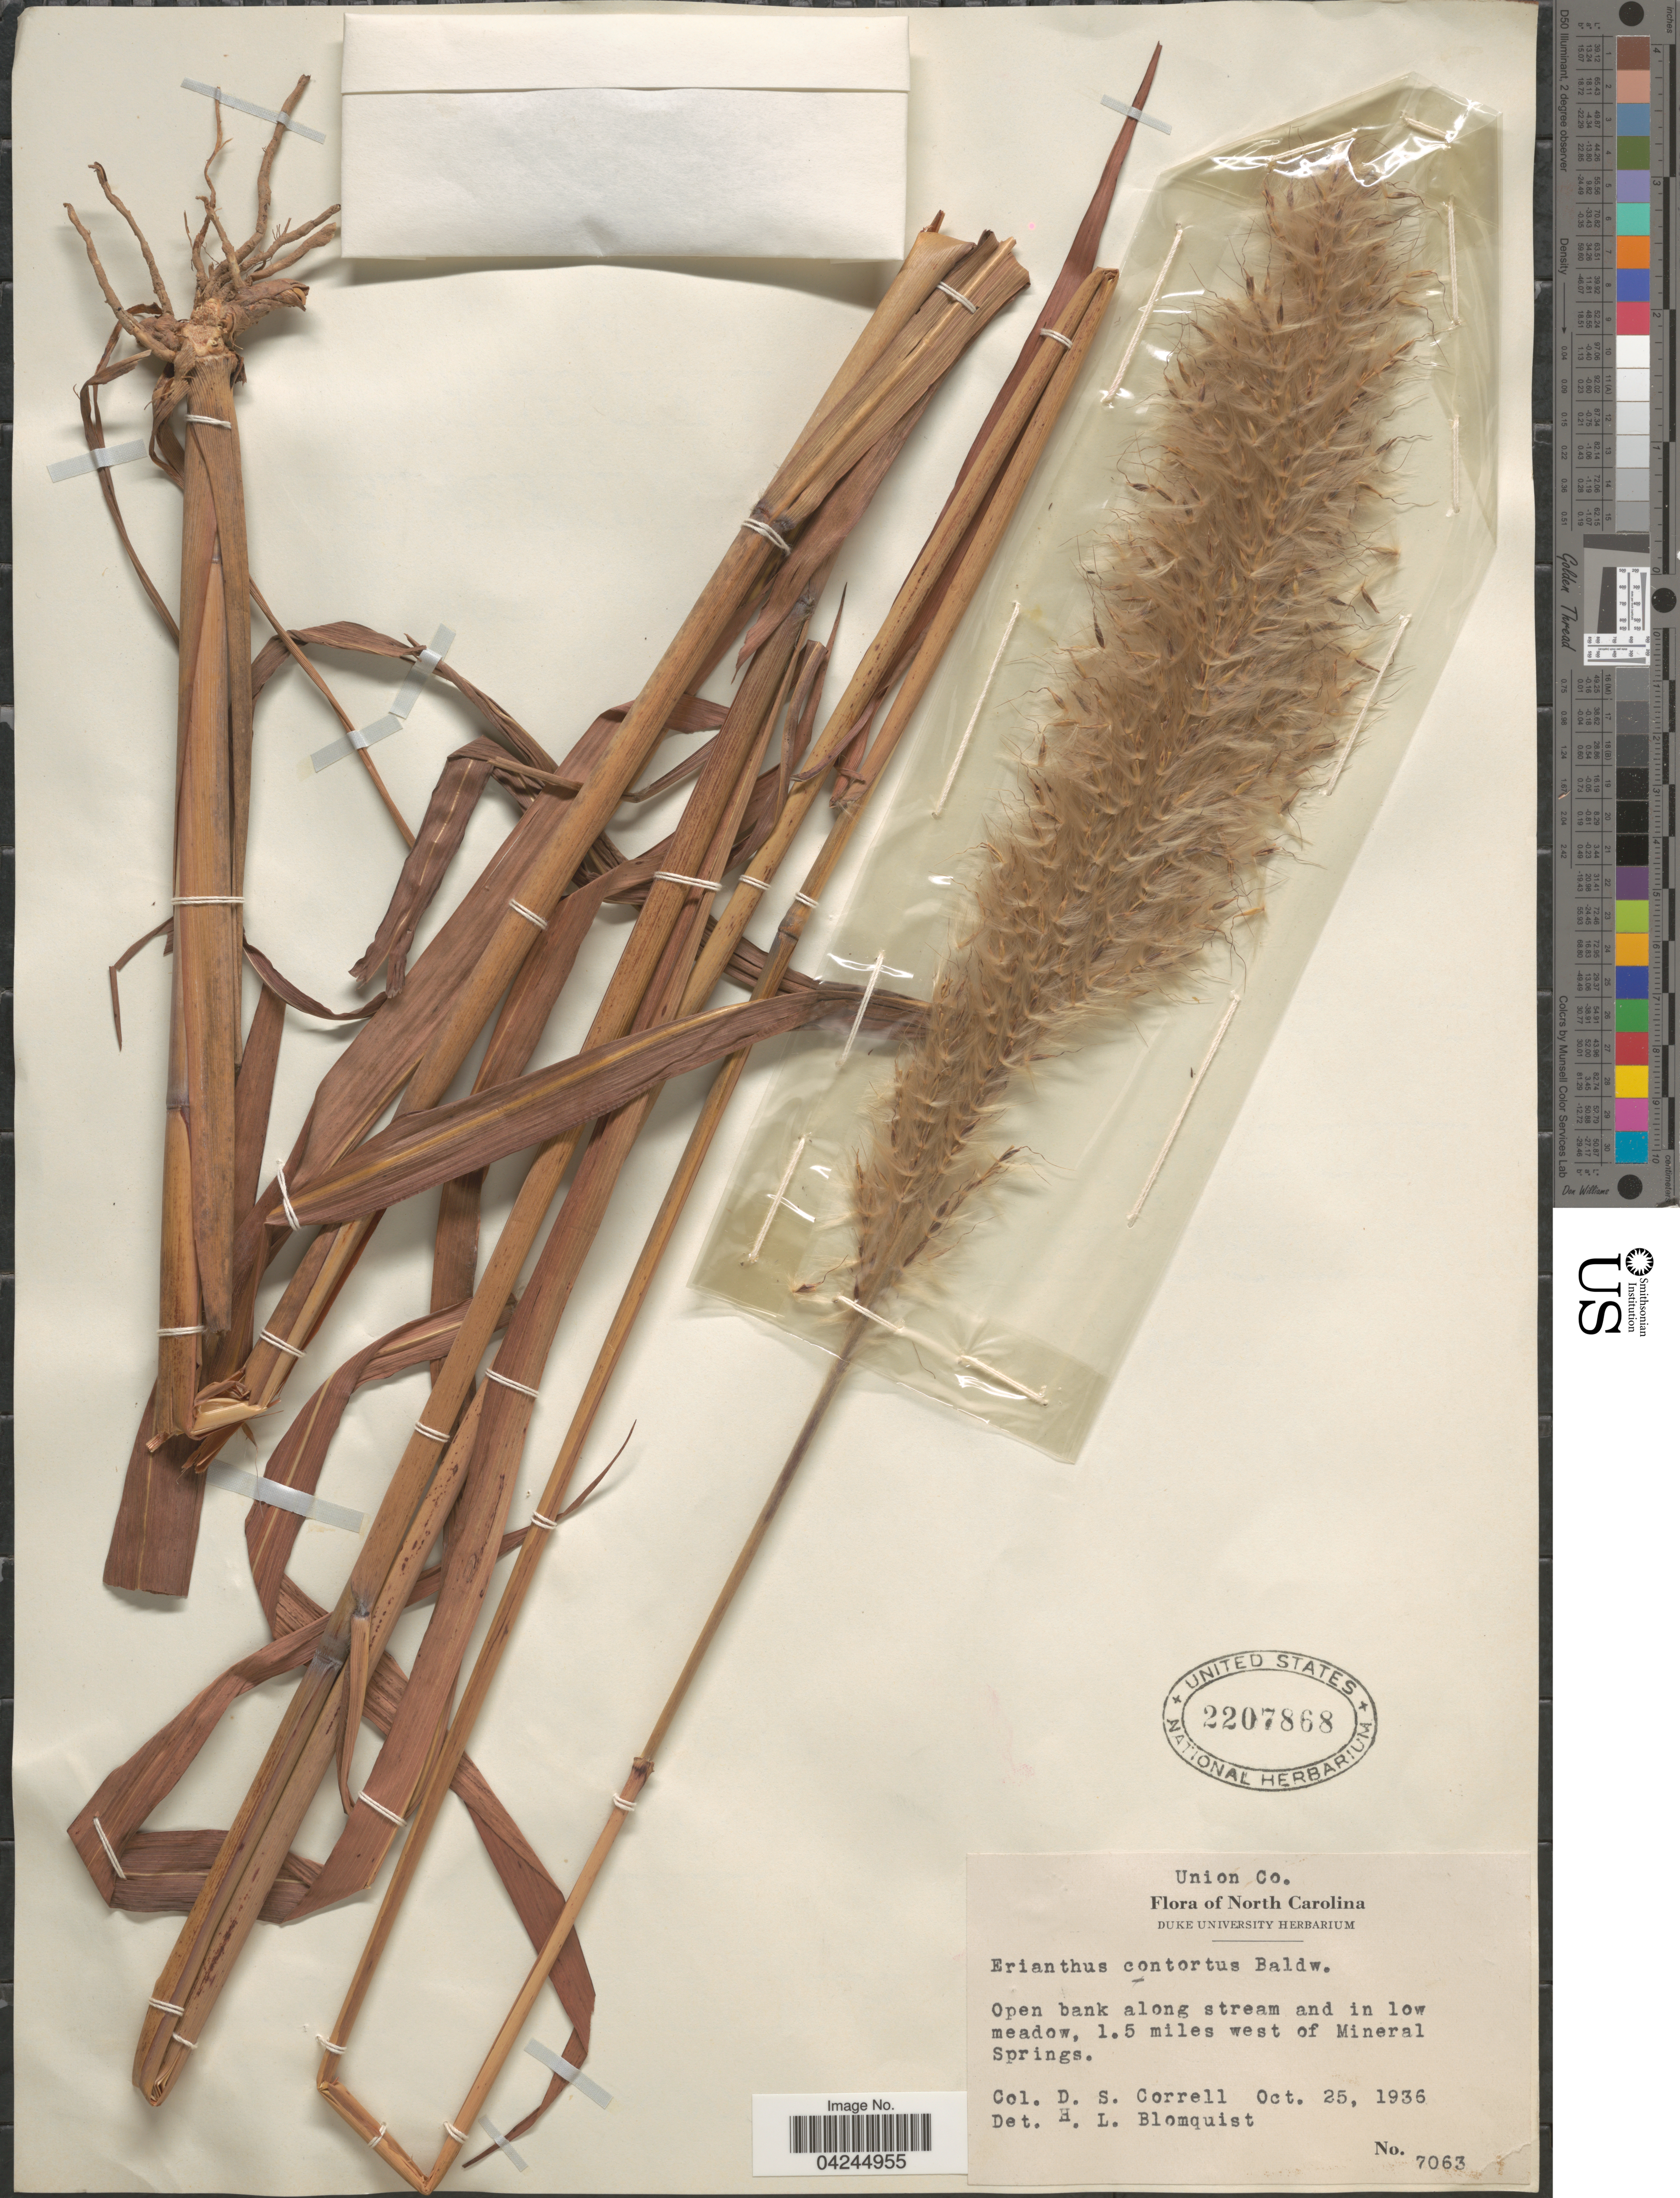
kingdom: Plantae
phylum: Tracheophyta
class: Liliopsida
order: Poales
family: Poaceae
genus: Erianthus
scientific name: Erianthus brevibarbis var. contortus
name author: (Elliott) D.B. Ward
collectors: D. S. Correll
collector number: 7063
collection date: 1936-10-25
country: United States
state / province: North Carolina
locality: Union Co. Open bank along stream and in low meadow, 1.5 miles west of Mineral Springs.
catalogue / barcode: US 2207868